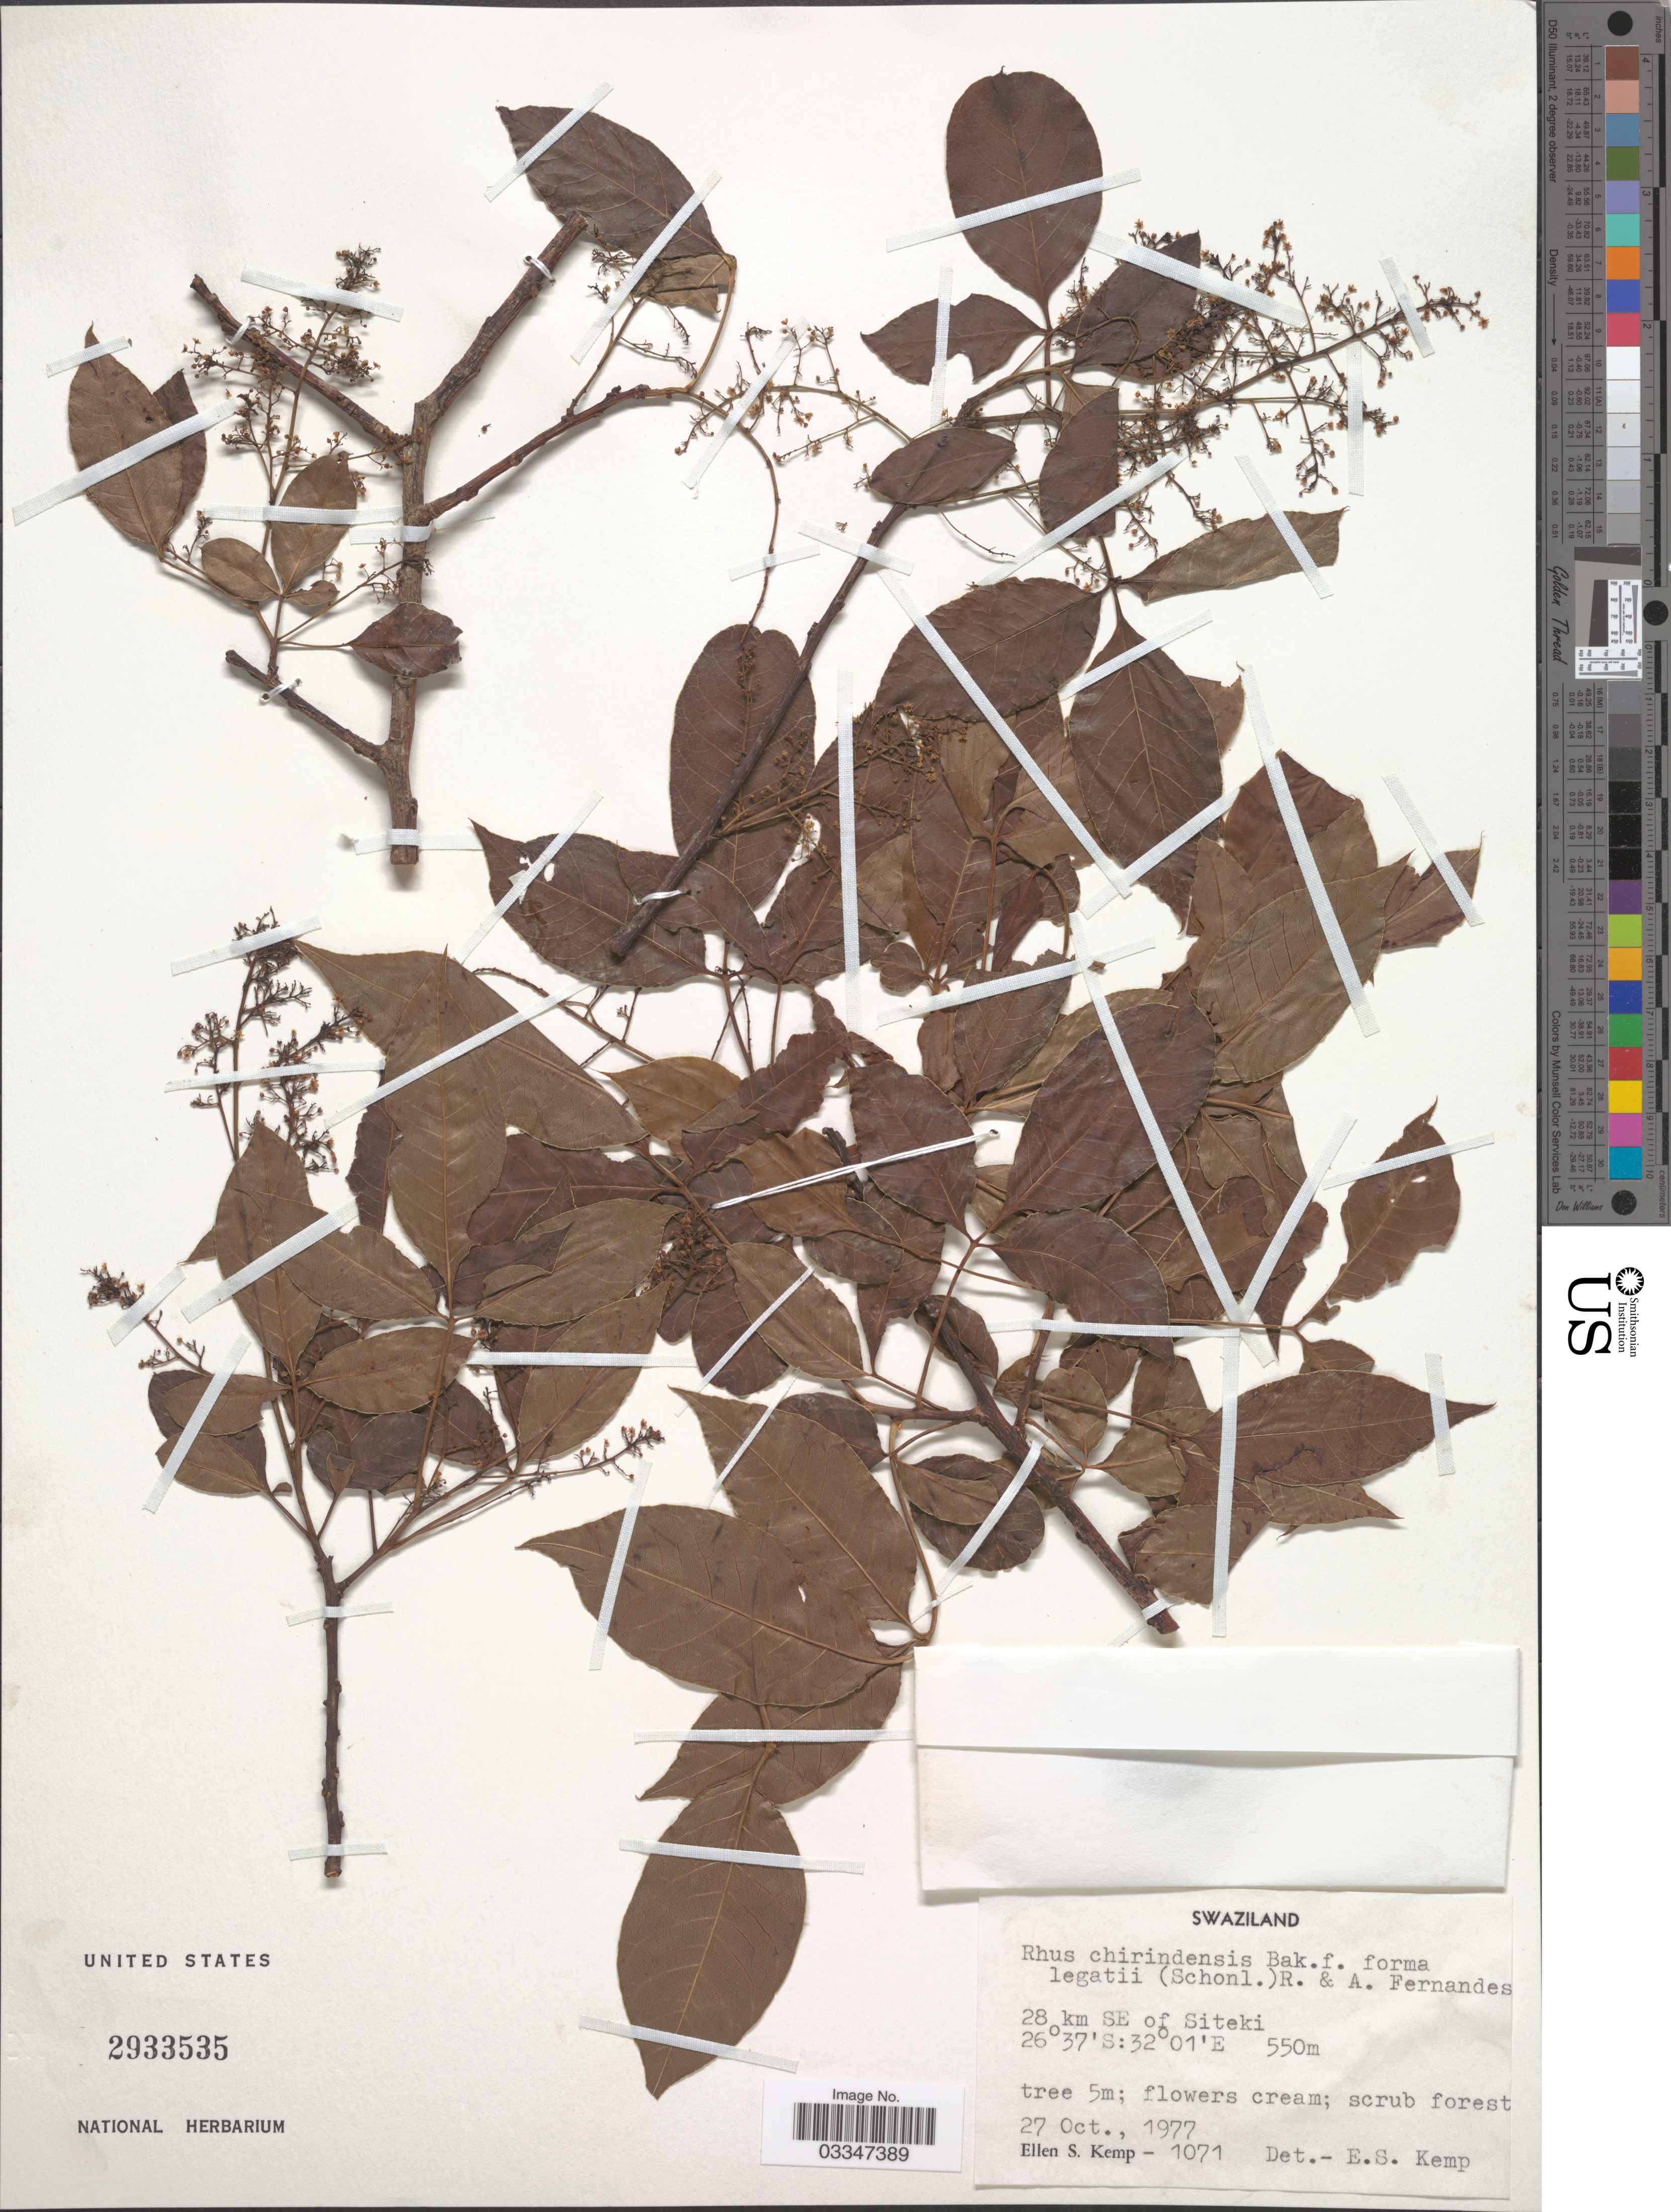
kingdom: Plantae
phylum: Tracheophyta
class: Magnoliopsida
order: Sapindales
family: Anacardiaceae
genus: Rhus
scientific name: Rhus chirindensis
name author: Baker f.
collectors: E. S. Kemp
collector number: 1071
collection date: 1977-10-27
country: Eswatini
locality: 28 km SE of Siteki.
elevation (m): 550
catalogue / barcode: US 2933535